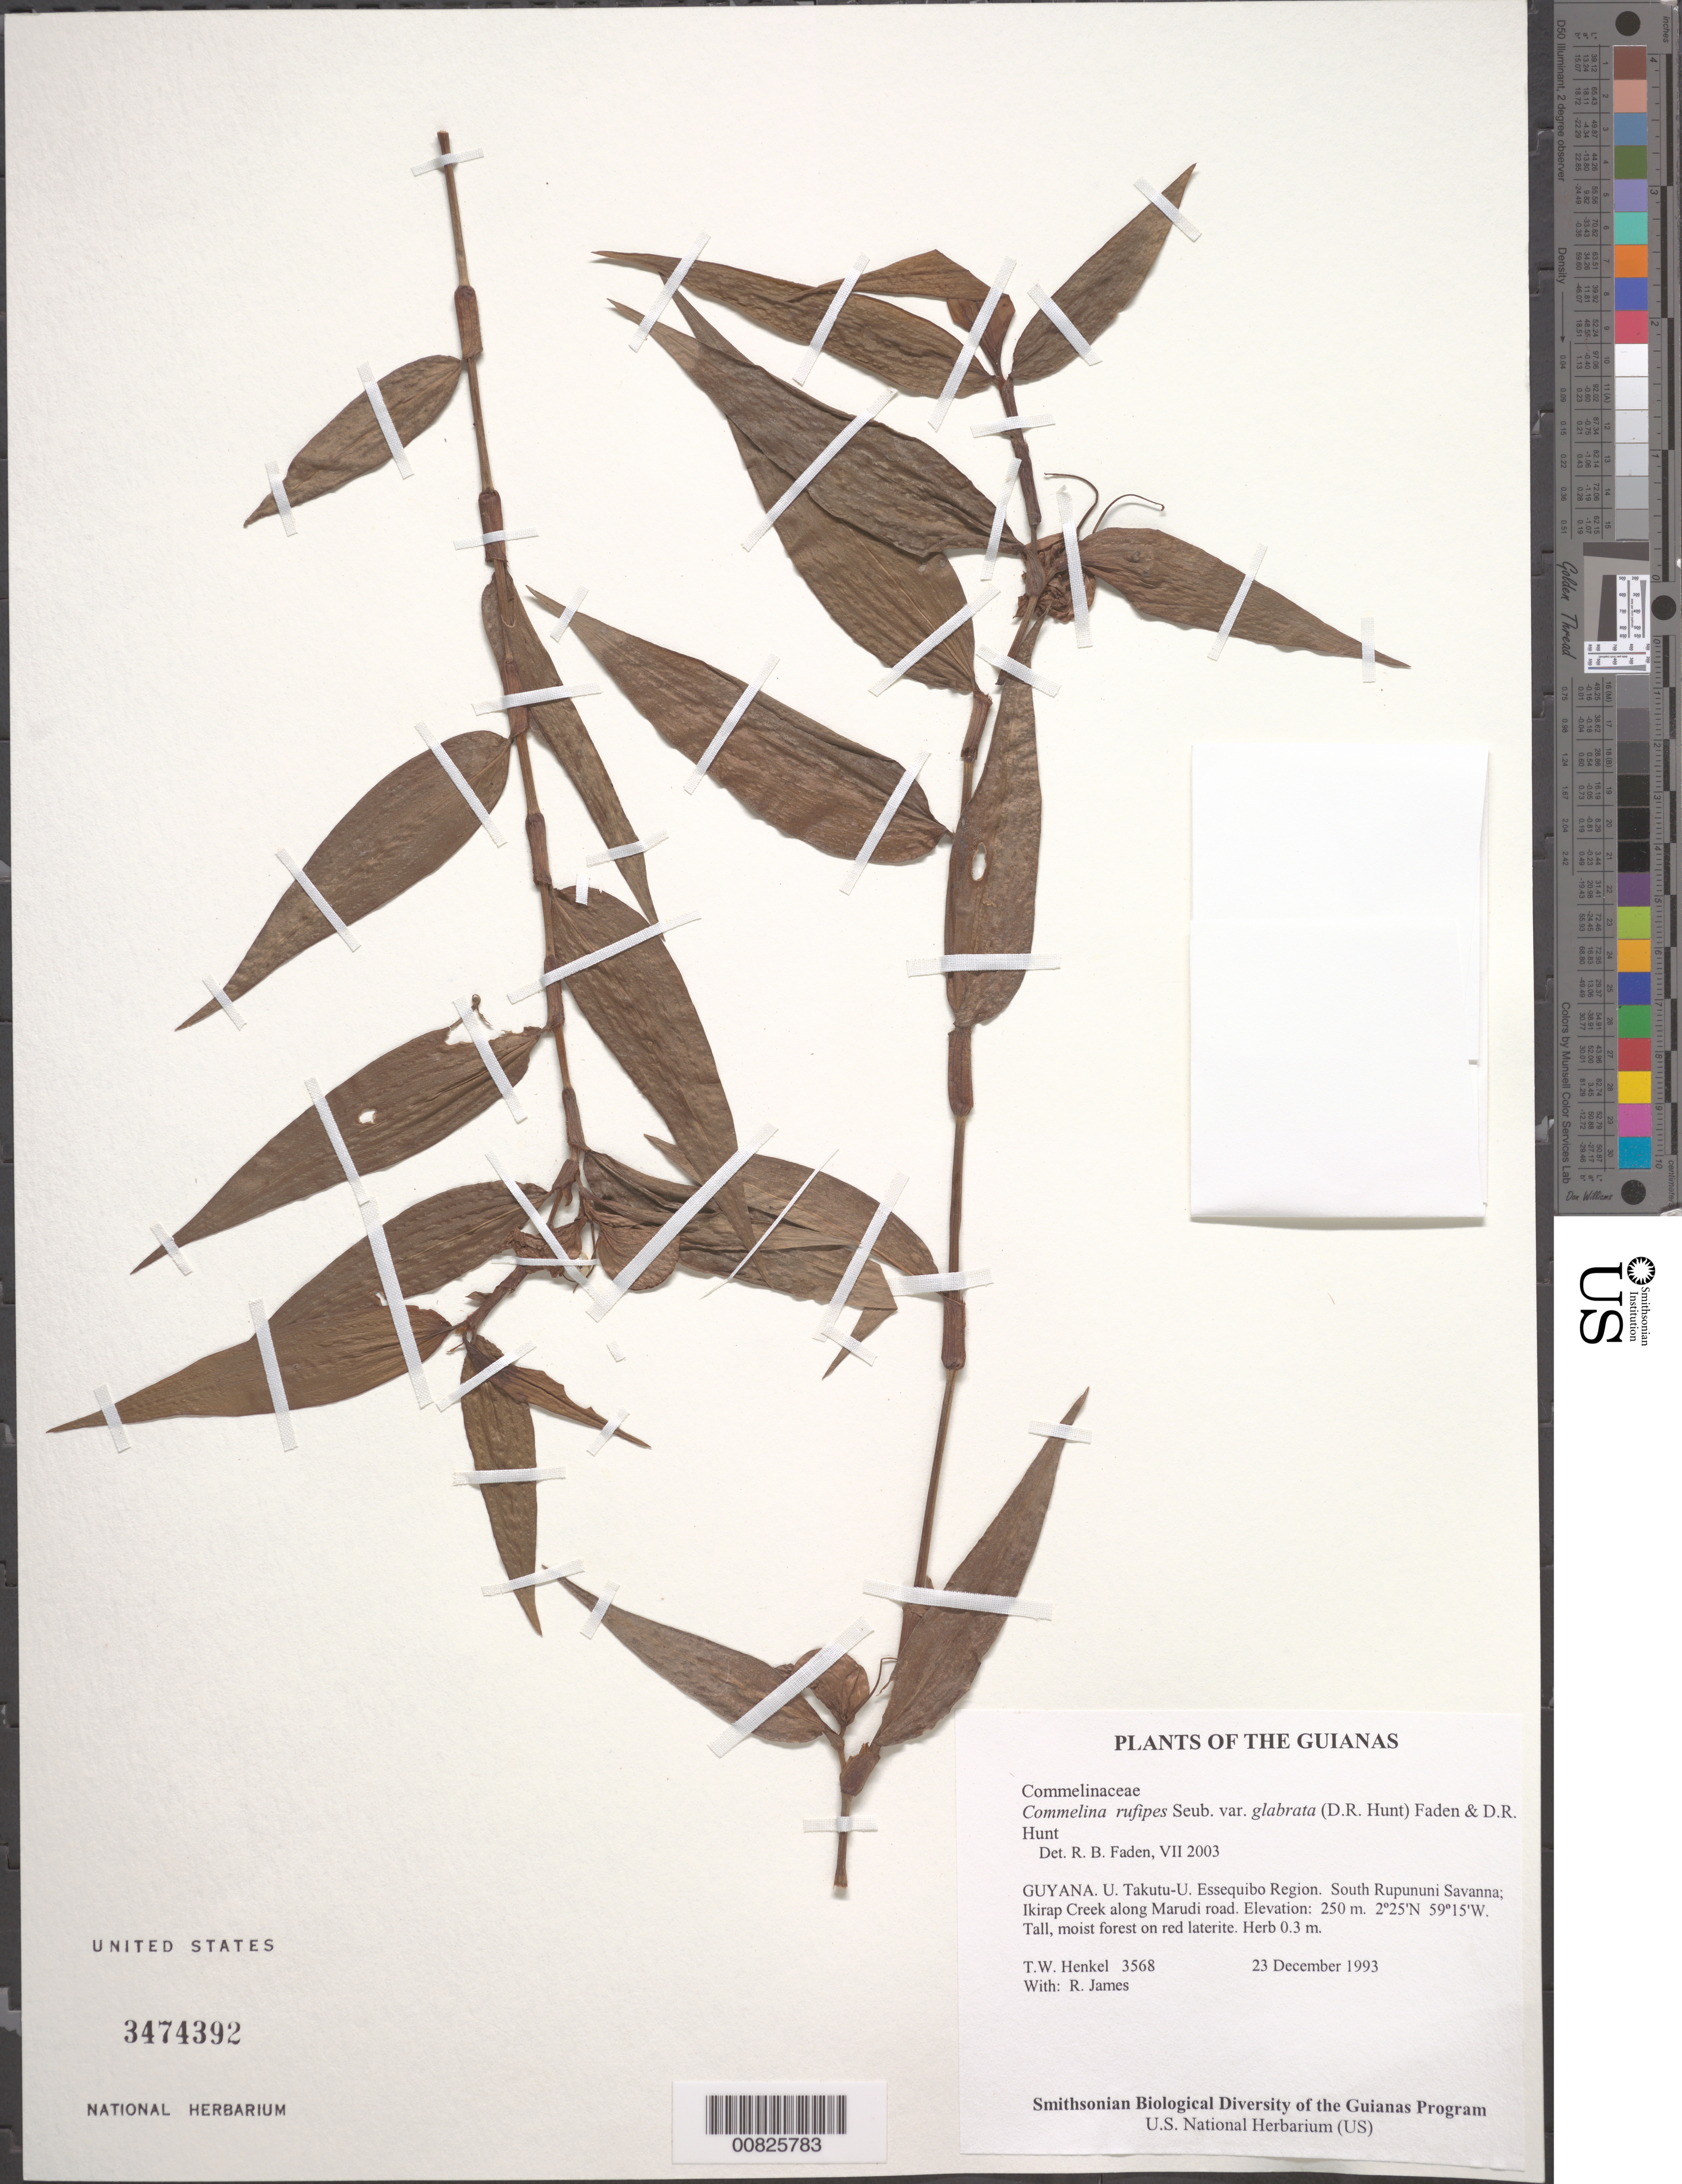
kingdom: Plantae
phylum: Tracheophyta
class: Liliopsida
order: Commelinales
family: Commelinaceae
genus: Commelina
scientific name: Commelina rufipes var. glabrata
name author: (D.R. Hunt) Faden & D.R. Hunt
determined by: Faden, Robert B., (US), Smithsonian Institution - National Museum of Natural History (UNITED STATES)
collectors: T. Henkel & R. James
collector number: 3568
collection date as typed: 23 December 1993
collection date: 1993-12-23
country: Guyana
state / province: U. Takutu-U. Essequibo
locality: South Rupununi Savanna; Ikirap Creek along Marudi road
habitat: Tall, moist forest on red laterite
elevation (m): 250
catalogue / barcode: US 3474392